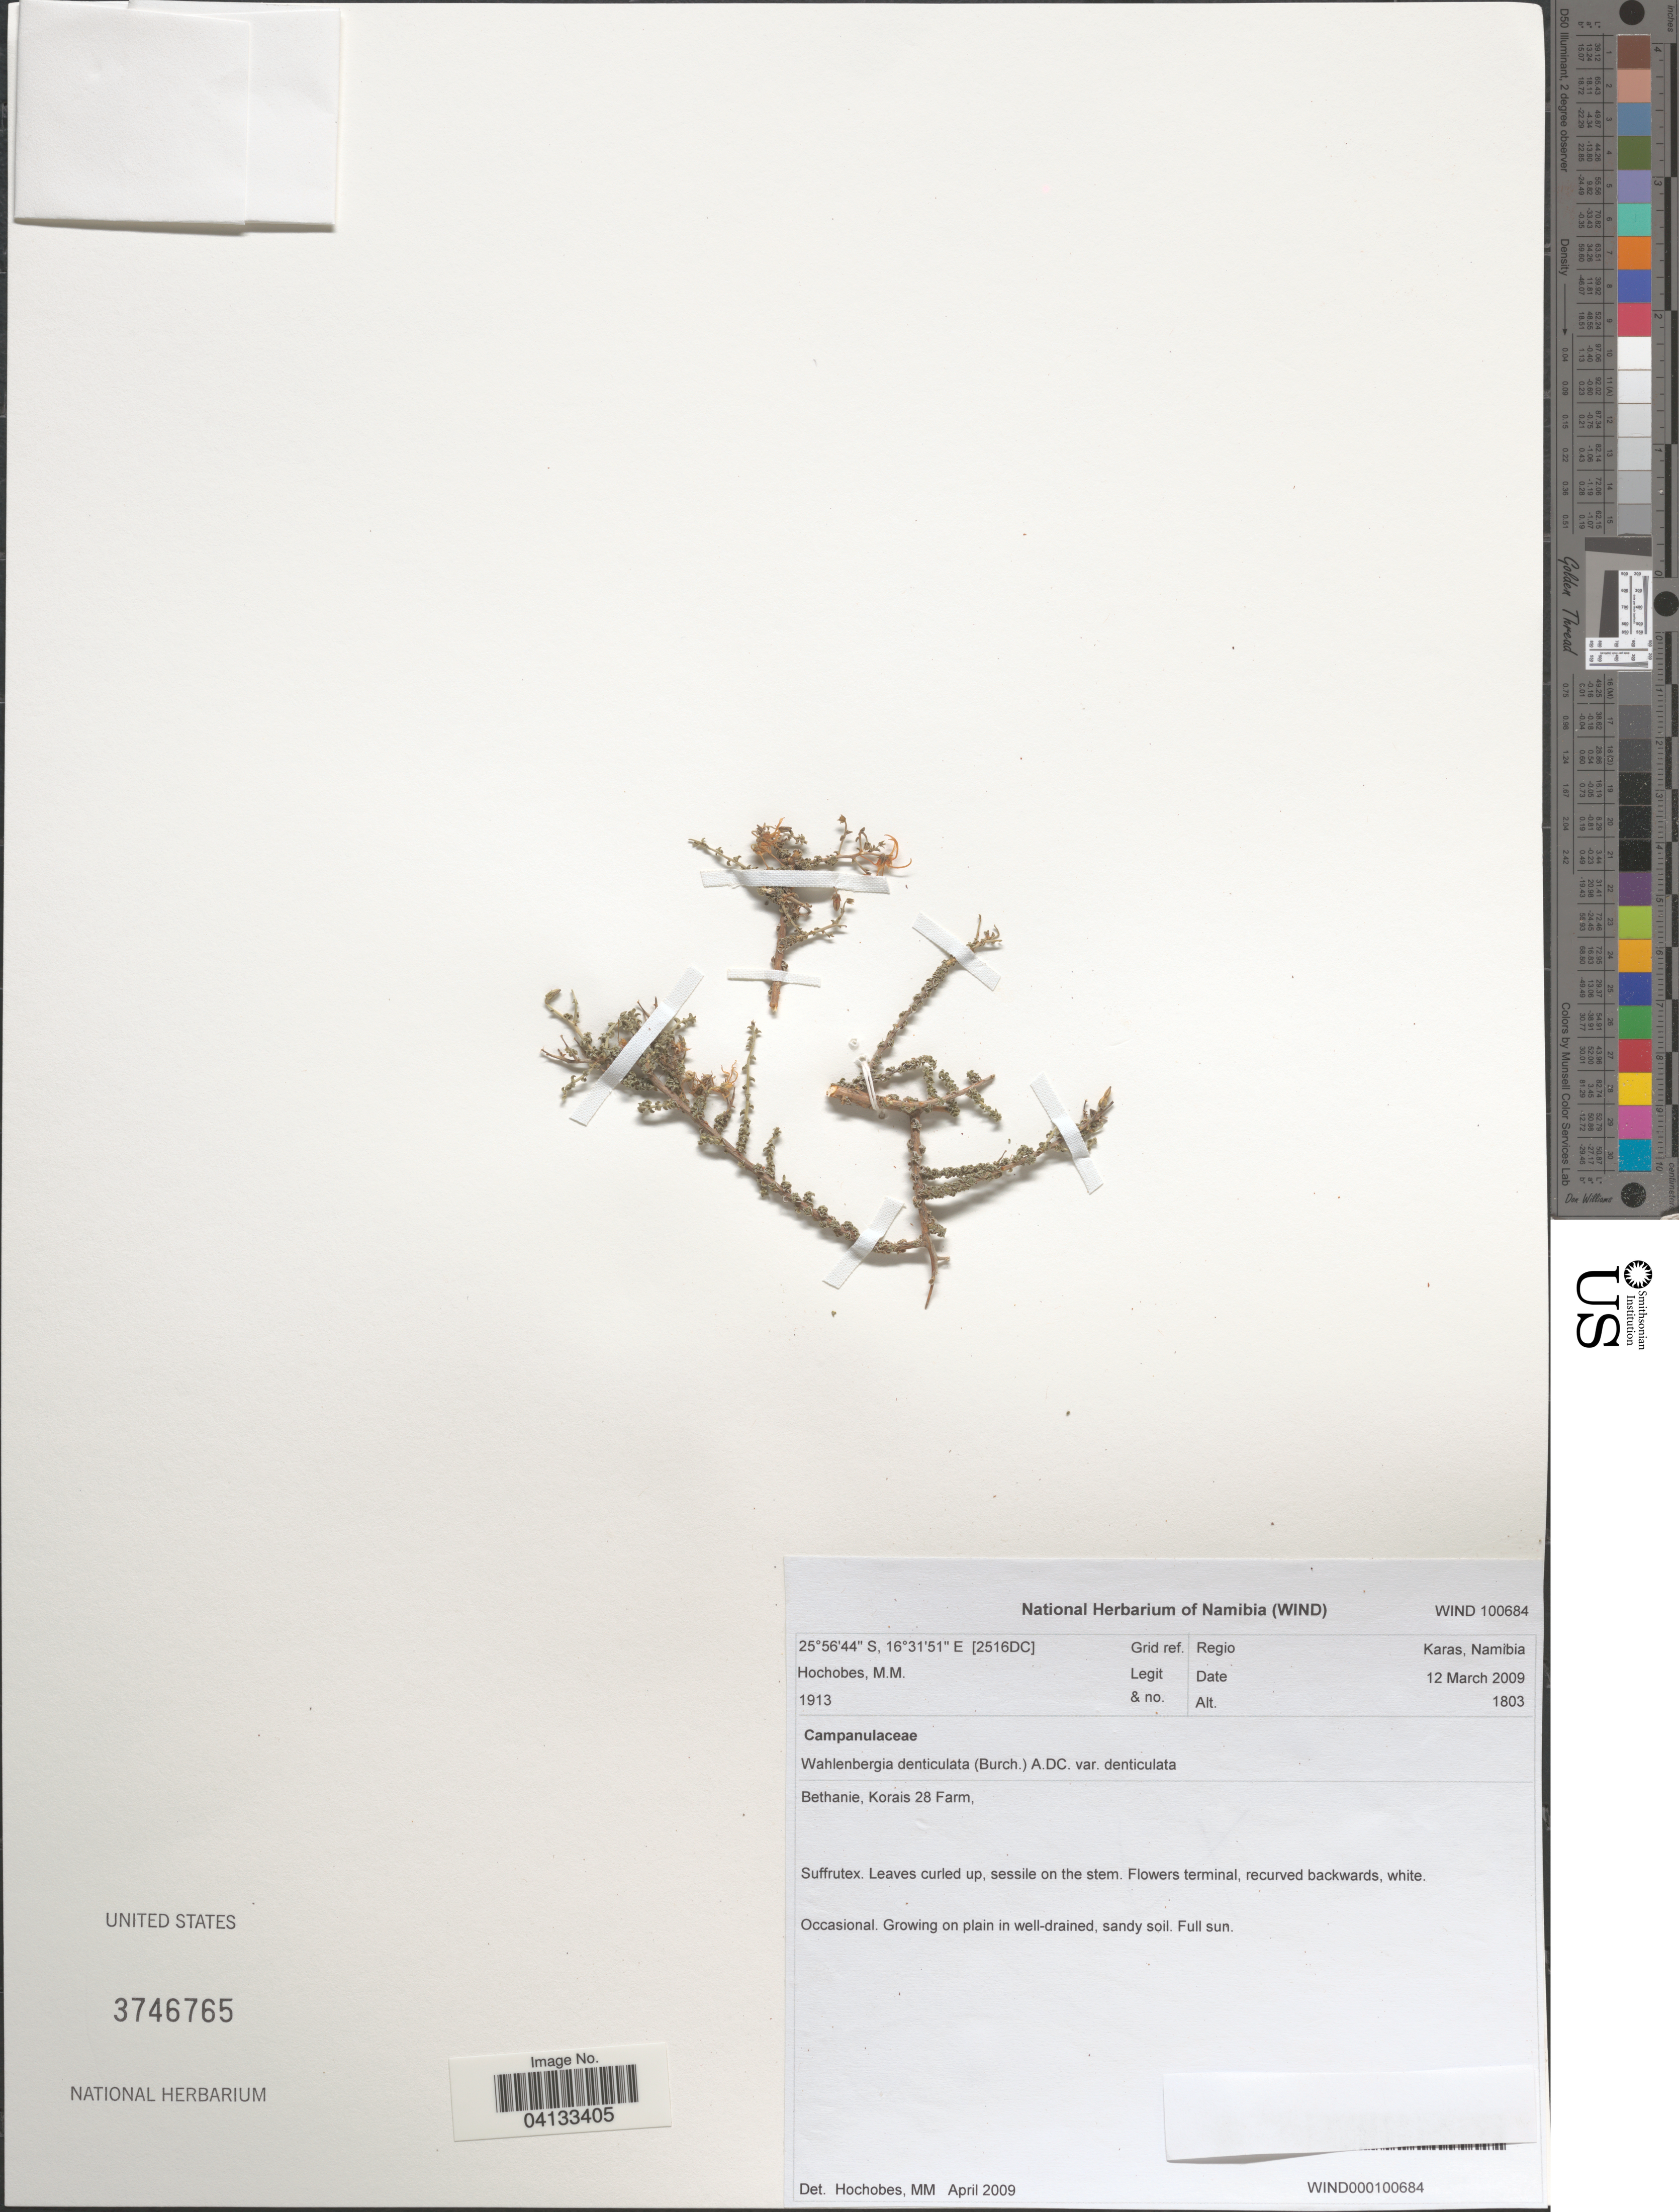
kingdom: Plantae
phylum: Tracheophyta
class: Magnoliopsida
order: Asterales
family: Campanulaceae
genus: Wahlenbergia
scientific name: Wahlenbergia denticulata var. denticulata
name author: (Burch.) A. DC.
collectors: M. Hochobes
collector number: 1913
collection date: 2009-03-12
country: Namibia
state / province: Karas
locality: Grid ref. Regio Karas. Bethanie, Korais 28 Farm. [2516DC].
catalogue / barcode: US 3746765